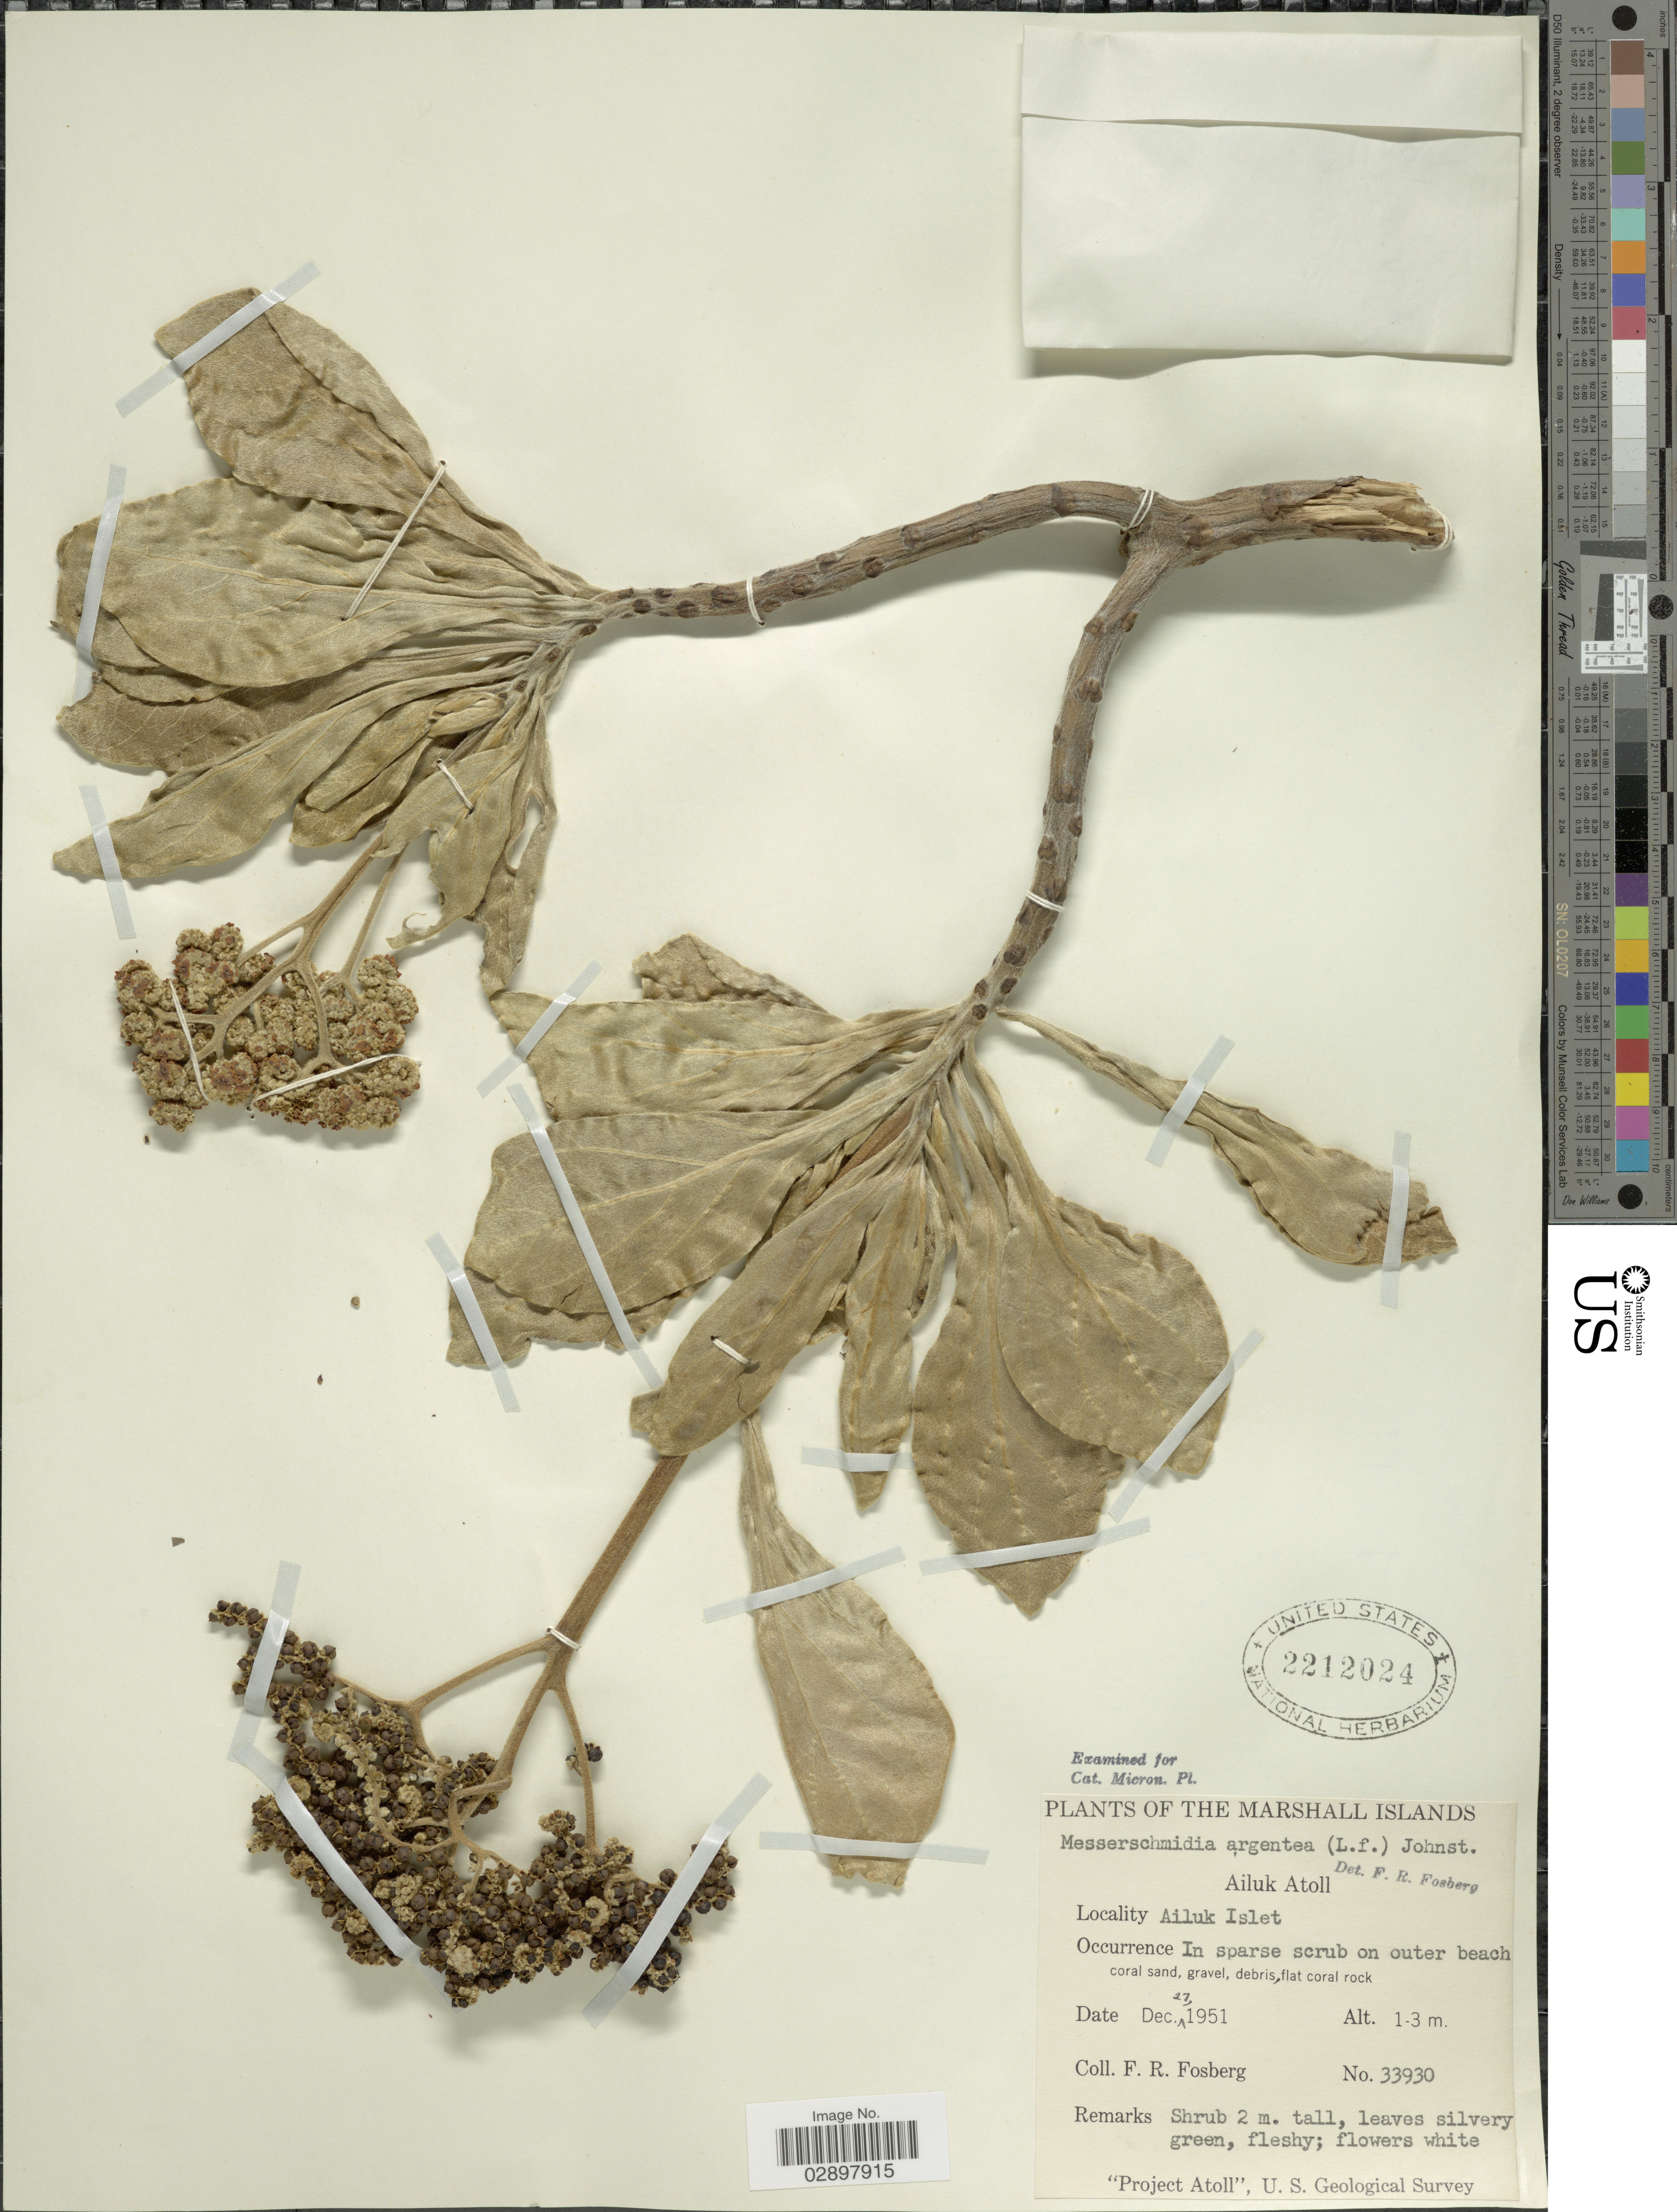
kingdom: Plantae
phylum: Tracheophyta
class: Magnoliopsida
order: Boraginales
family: Heliotropiaceae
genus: Heliotropium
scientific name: Heliotropium arboreum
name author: (Blanco) Mabberley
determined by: Wagner, W. L., (BOT), Smithsonian Institution - National Museum of Natural History (UNITED STATES)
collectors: F. R. Fosberg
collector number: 33930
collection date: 1951-12-27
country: Marshall Islands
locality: Ailuk Atoll, Ailuk Islet.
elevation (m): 1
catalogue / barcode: US 2212024